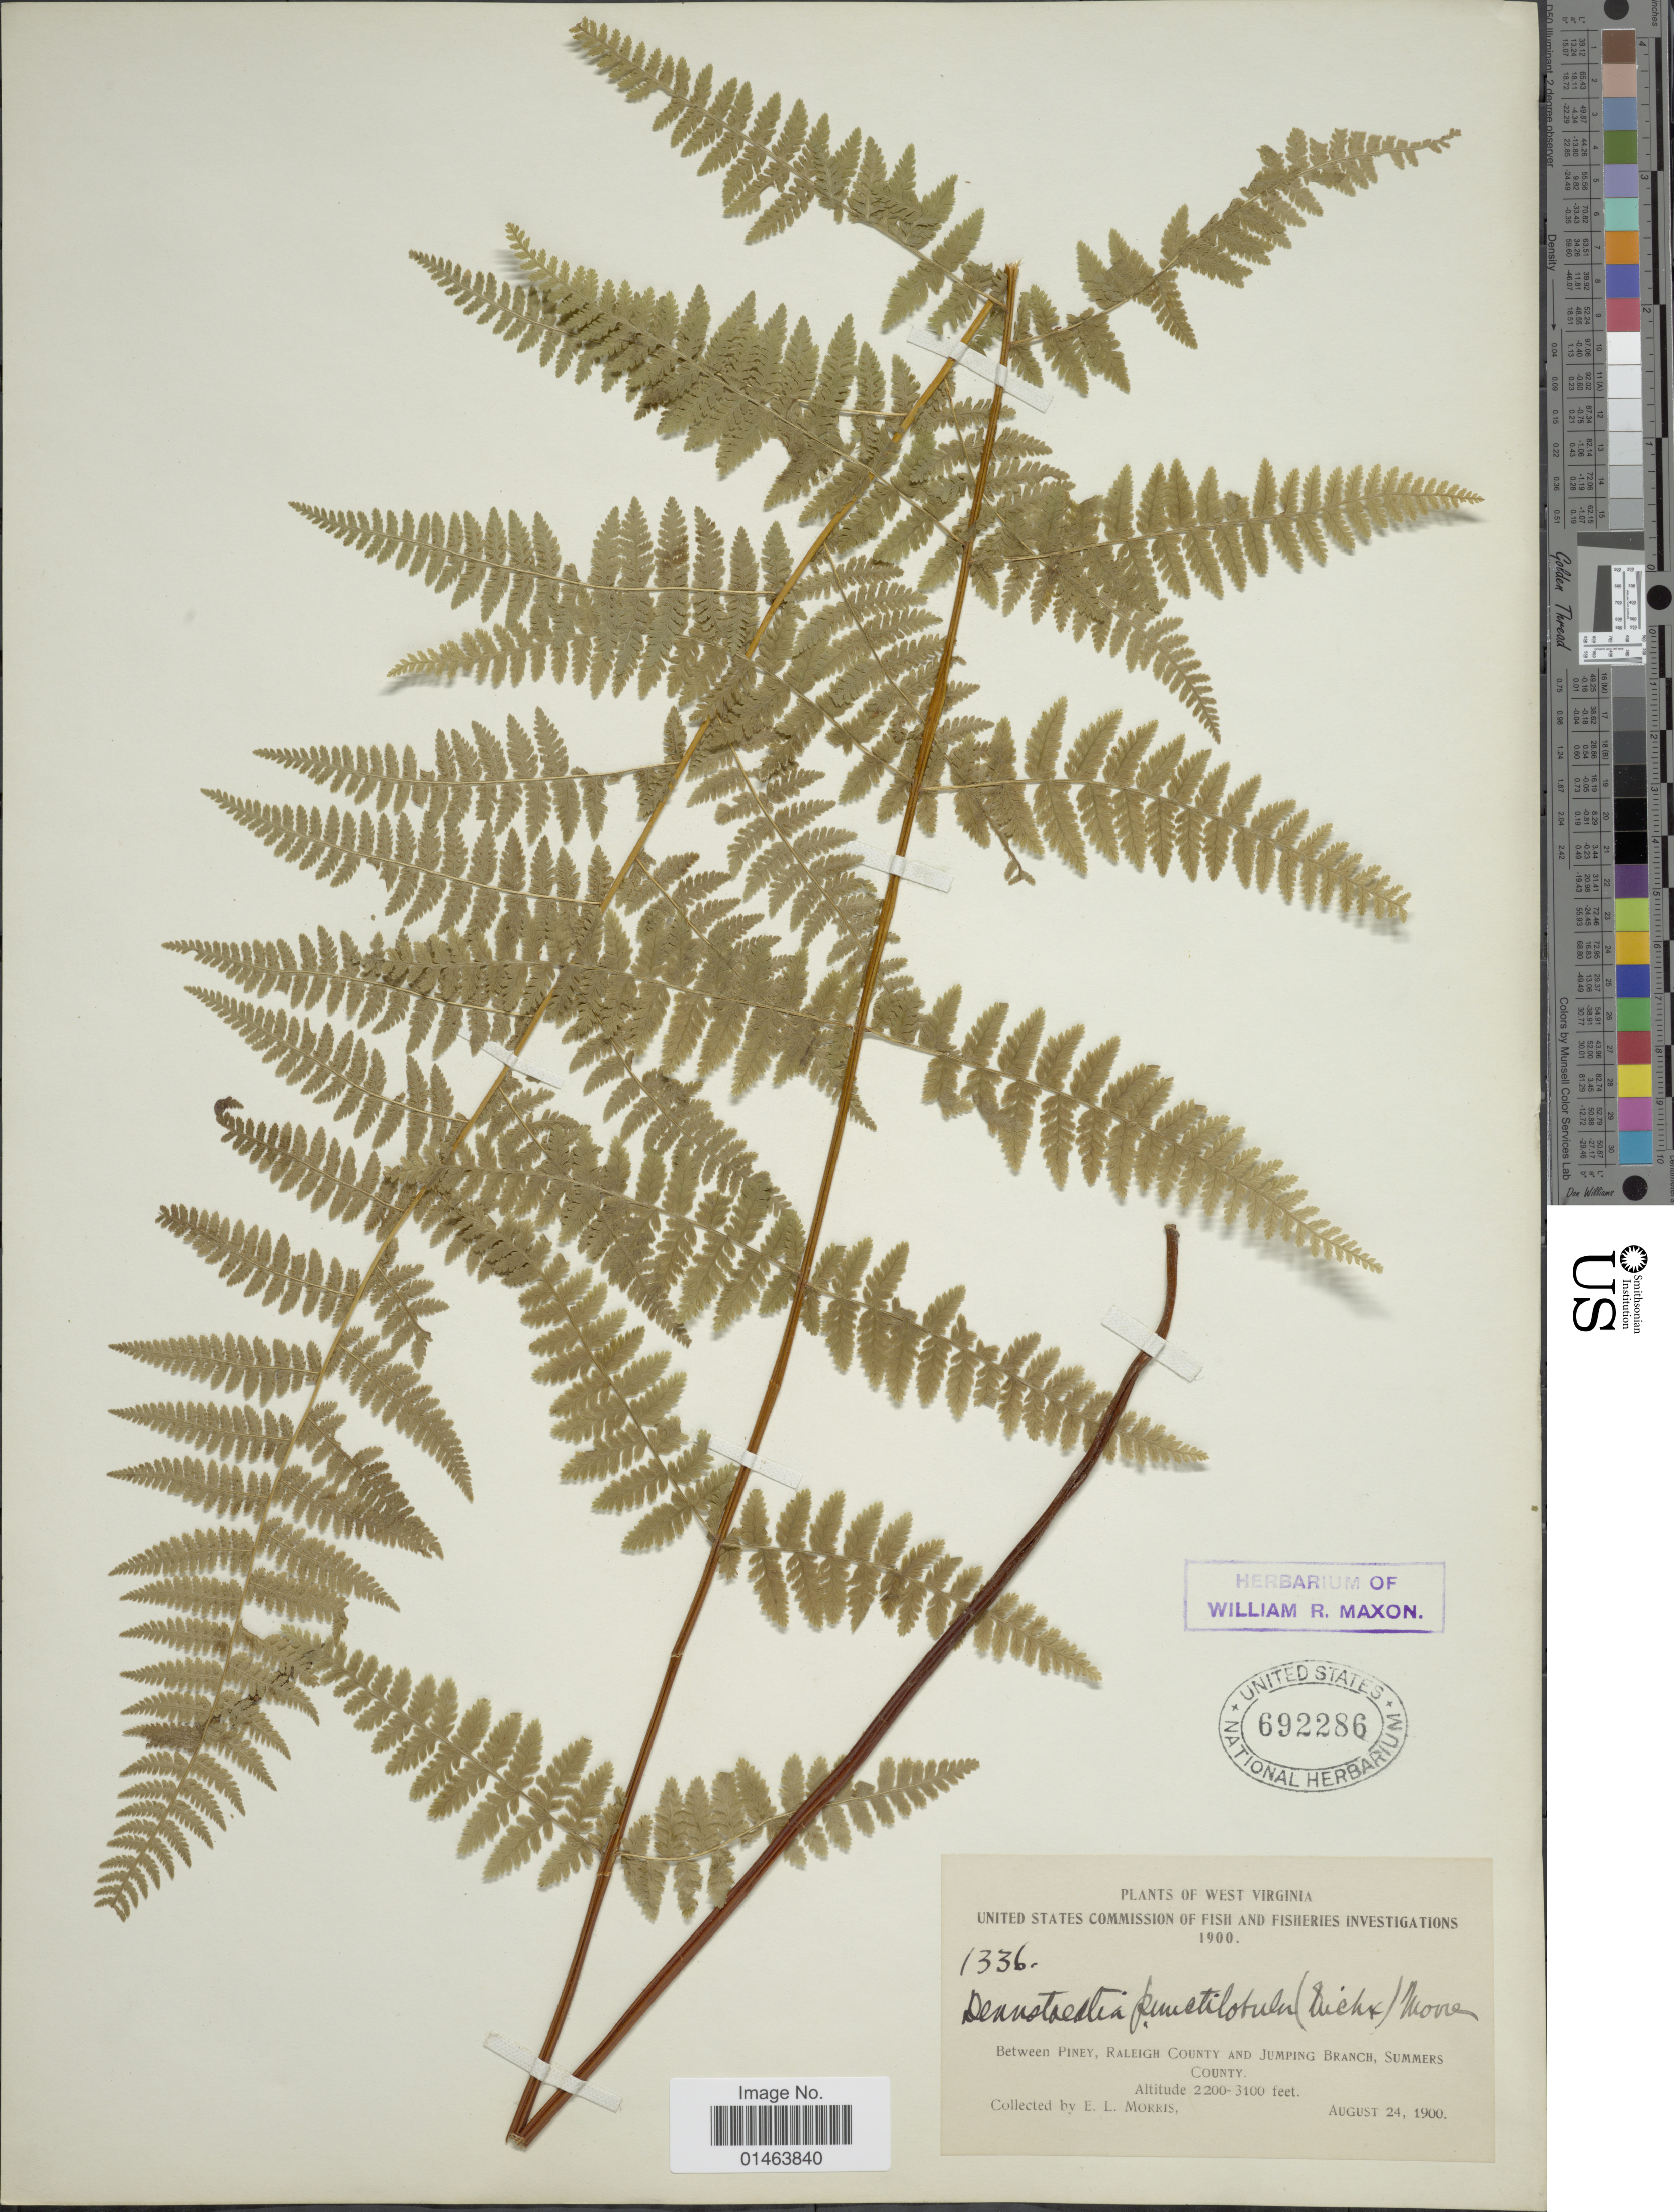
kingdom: Plantae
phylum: Tracheophyta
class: Polypodiopsida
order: Polypodiales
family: Dennstaedtiaceae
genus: Dennstaedtia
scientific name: Dennstaedtia punctilobula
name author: (Michx.) T. Moore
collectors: E. Morris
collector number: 1336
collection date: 1900-08-24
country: United States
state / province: West Virginia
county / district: Summers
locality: West Virginia, between Piney, Raleigh County and Jumping Branch, Summers County.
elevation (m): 671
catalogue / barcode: US 692286